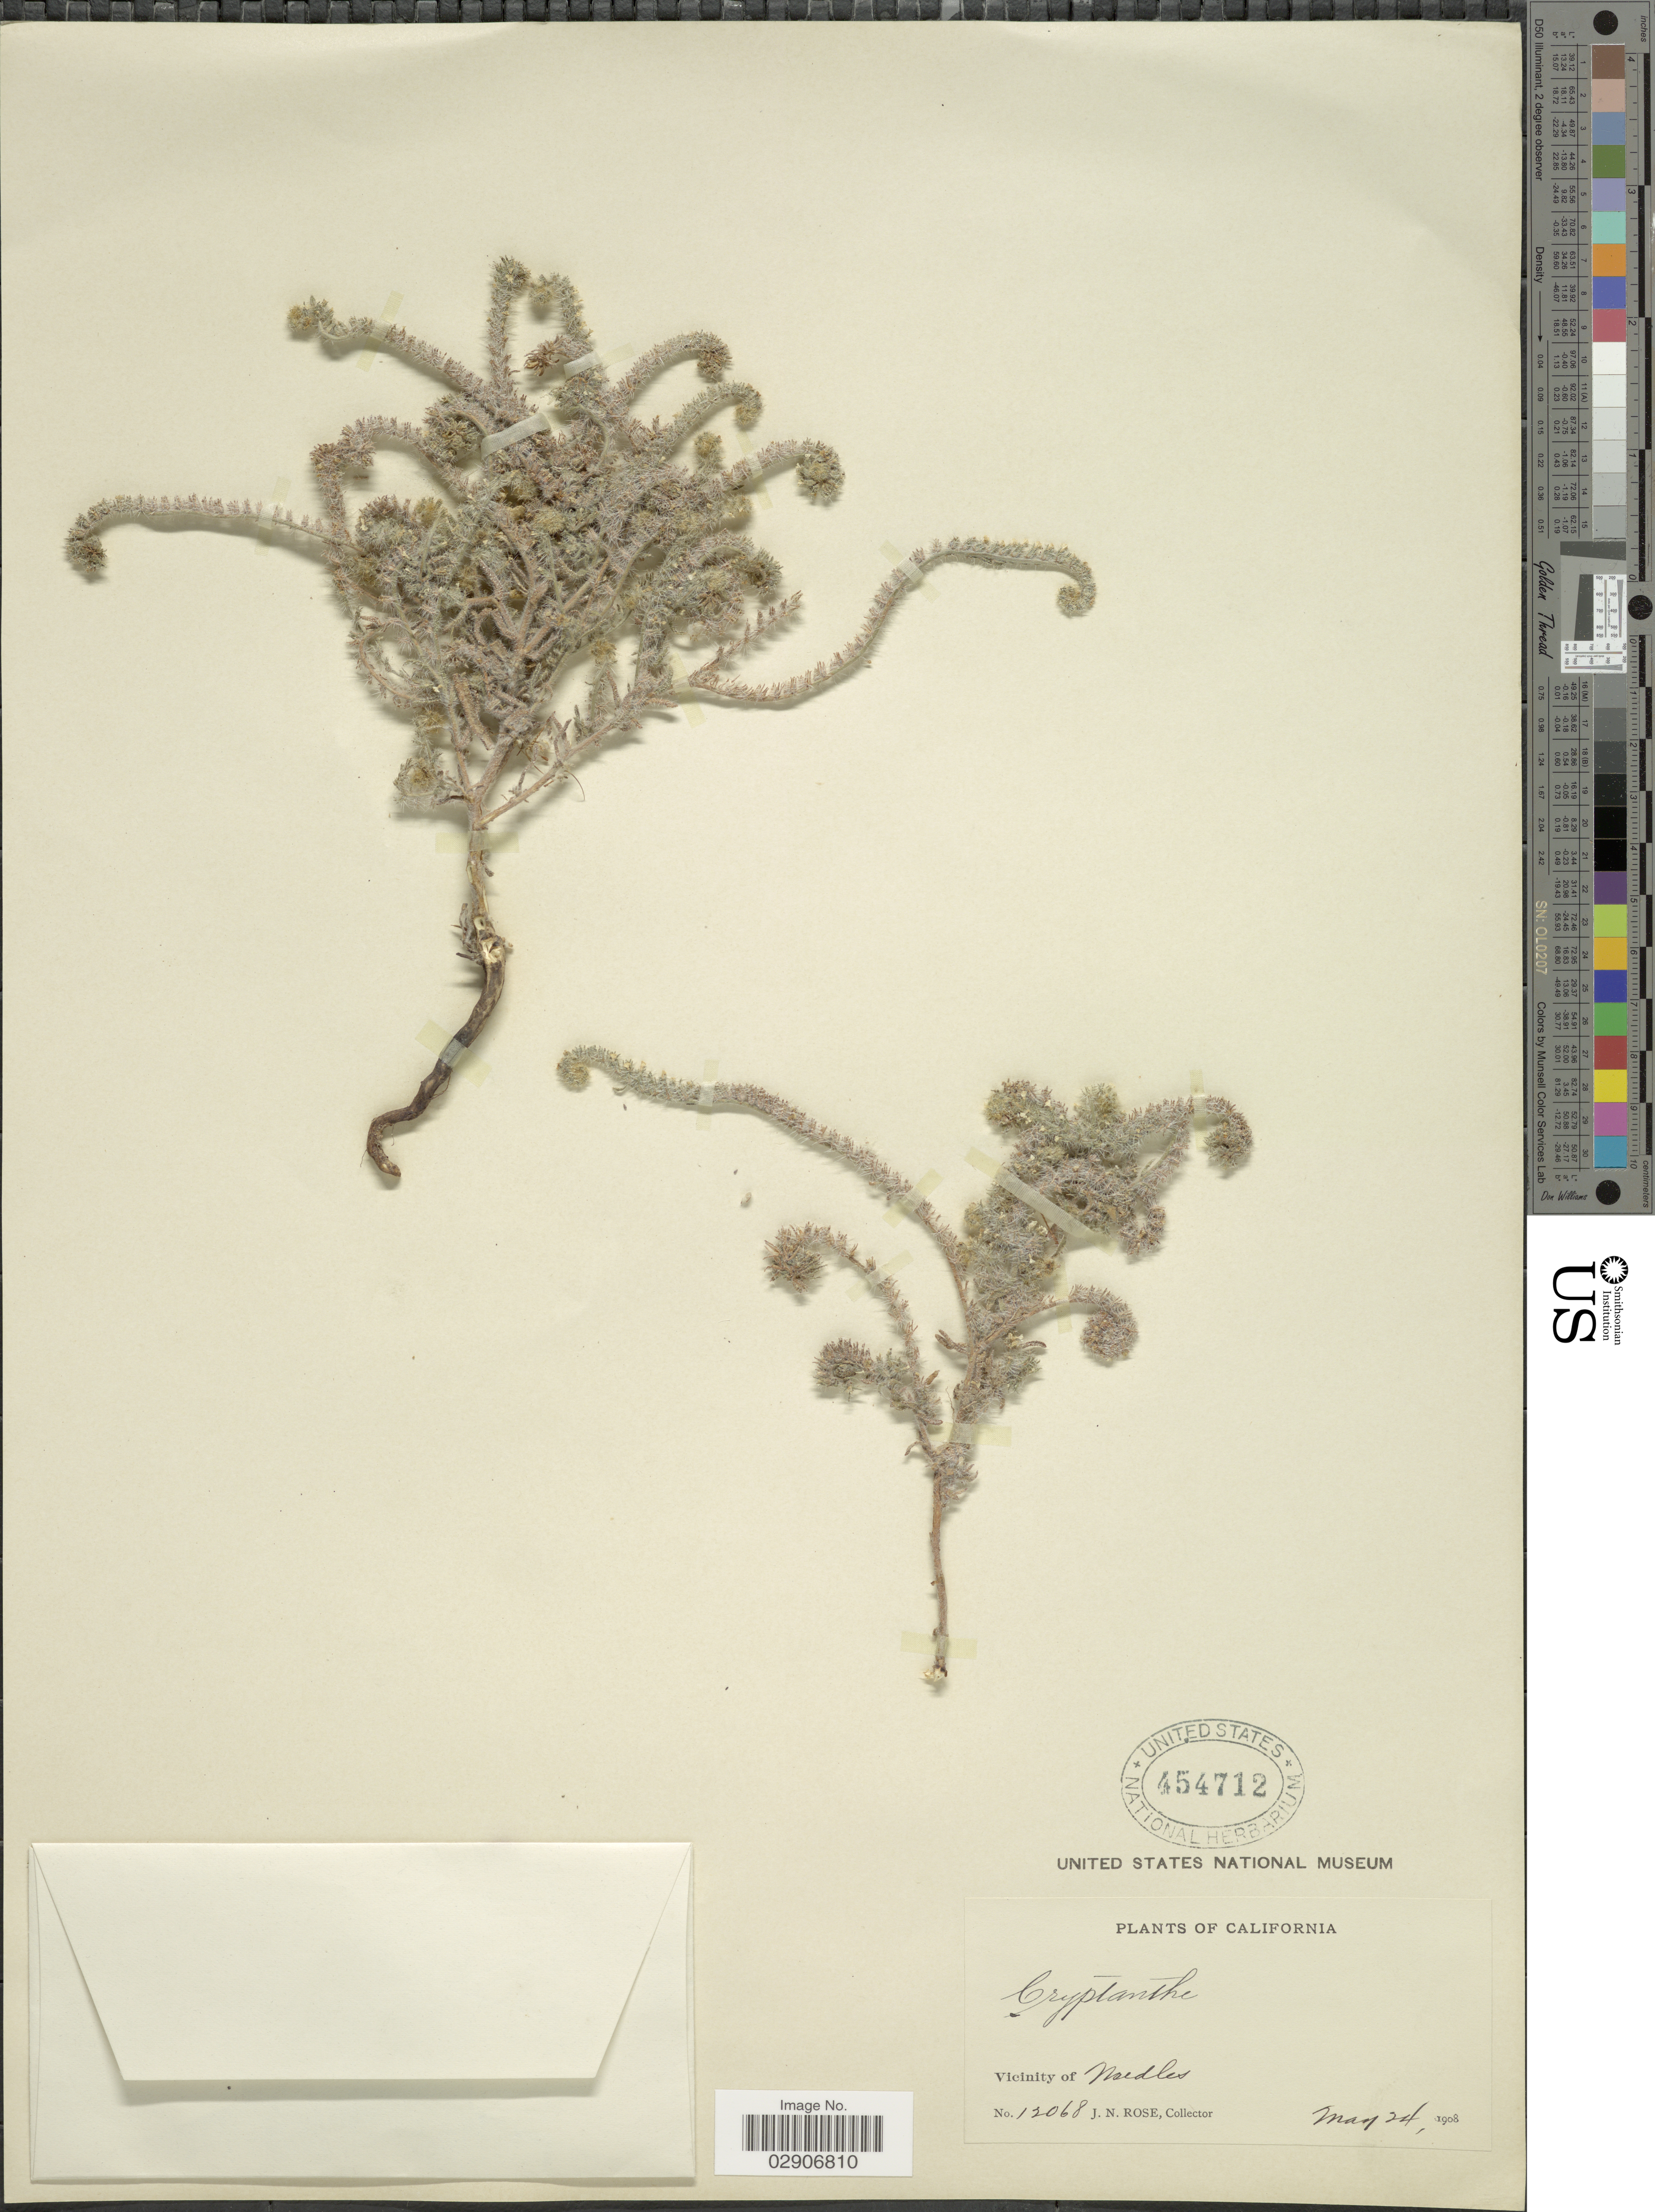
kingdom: Plantae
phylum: Tracheophyta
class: Magnoliopsida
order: Boraginales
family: Boraginaceae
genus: Cryptantha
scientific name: Cryptantha angustifolia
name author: (Torr.) Greene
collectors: J. N. Rose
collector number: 12068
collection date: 1908-05-24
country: United States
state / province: California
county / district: San Bernardino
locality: Vicinity of Needles.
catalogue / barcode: US 454712